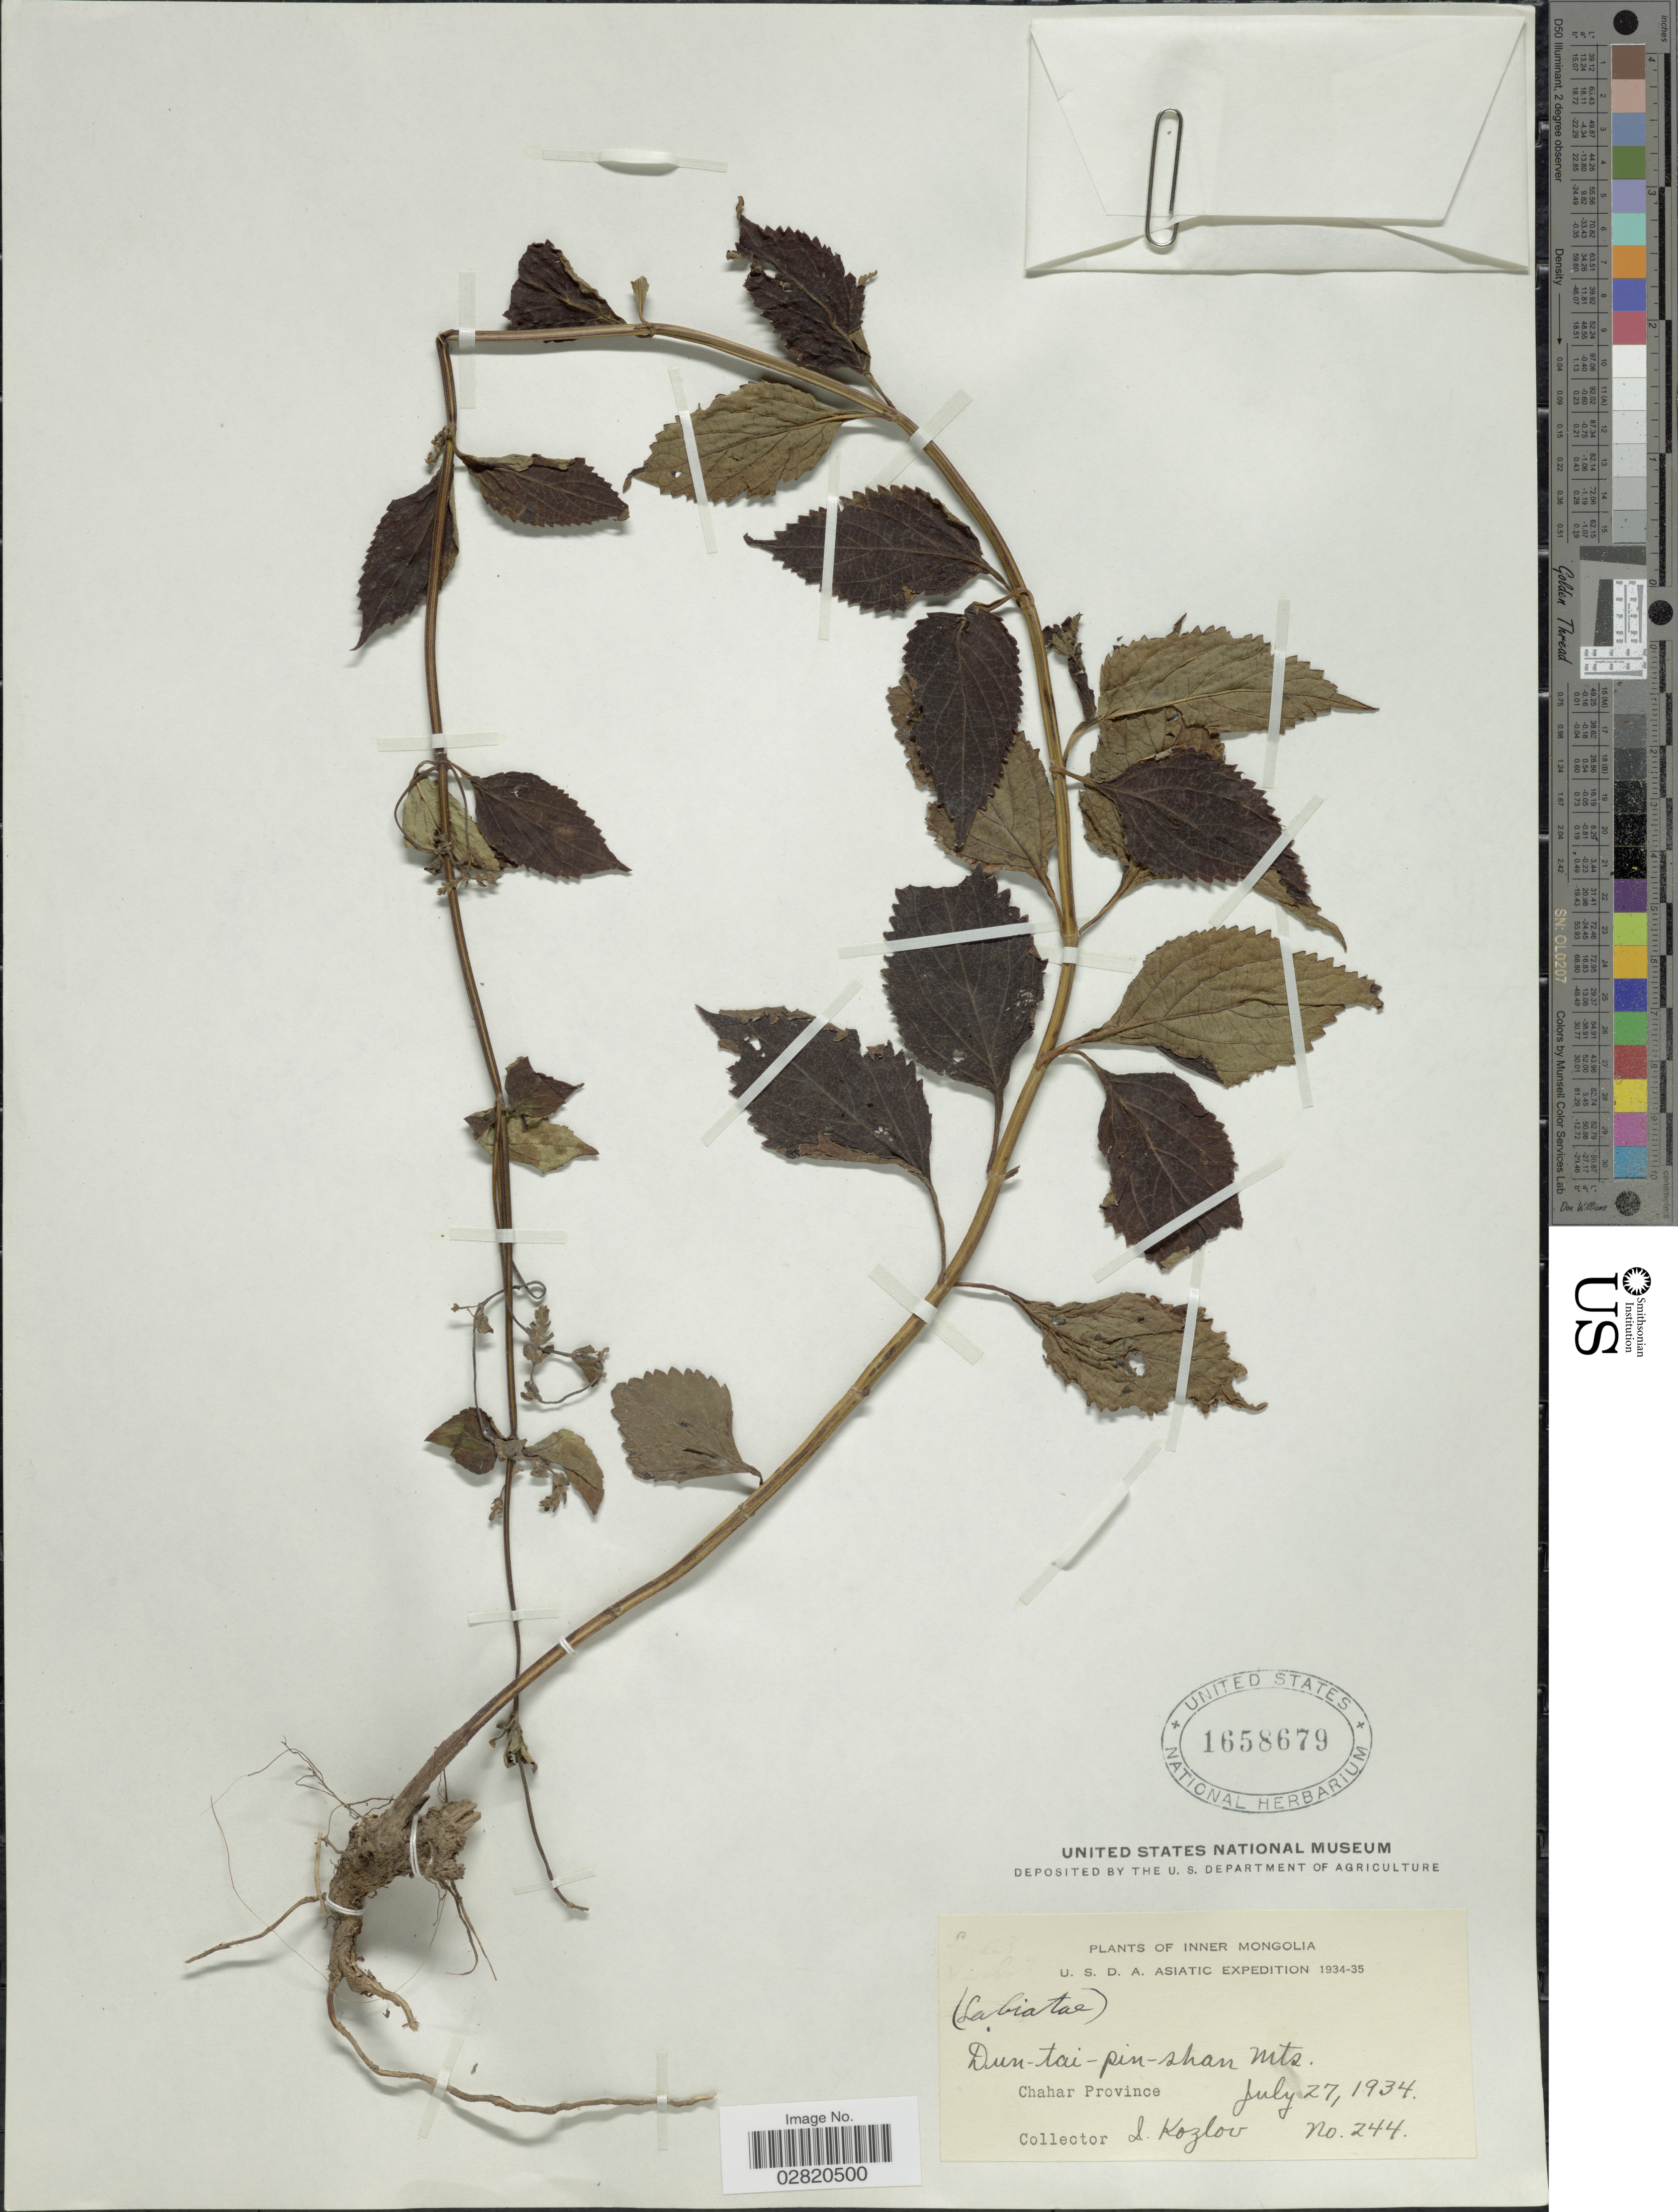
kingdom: Plantae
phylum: Tracheophyta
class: Magnoliopsida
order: Lamiales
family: Lamiaceae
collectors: I. Kozlov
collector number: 244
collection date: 1934-07-27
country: China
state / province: Nei Monggol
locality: Inner Mongolia. Dun-tai-pin-shan Mts. Chahar Province.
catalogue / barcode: US 1658679